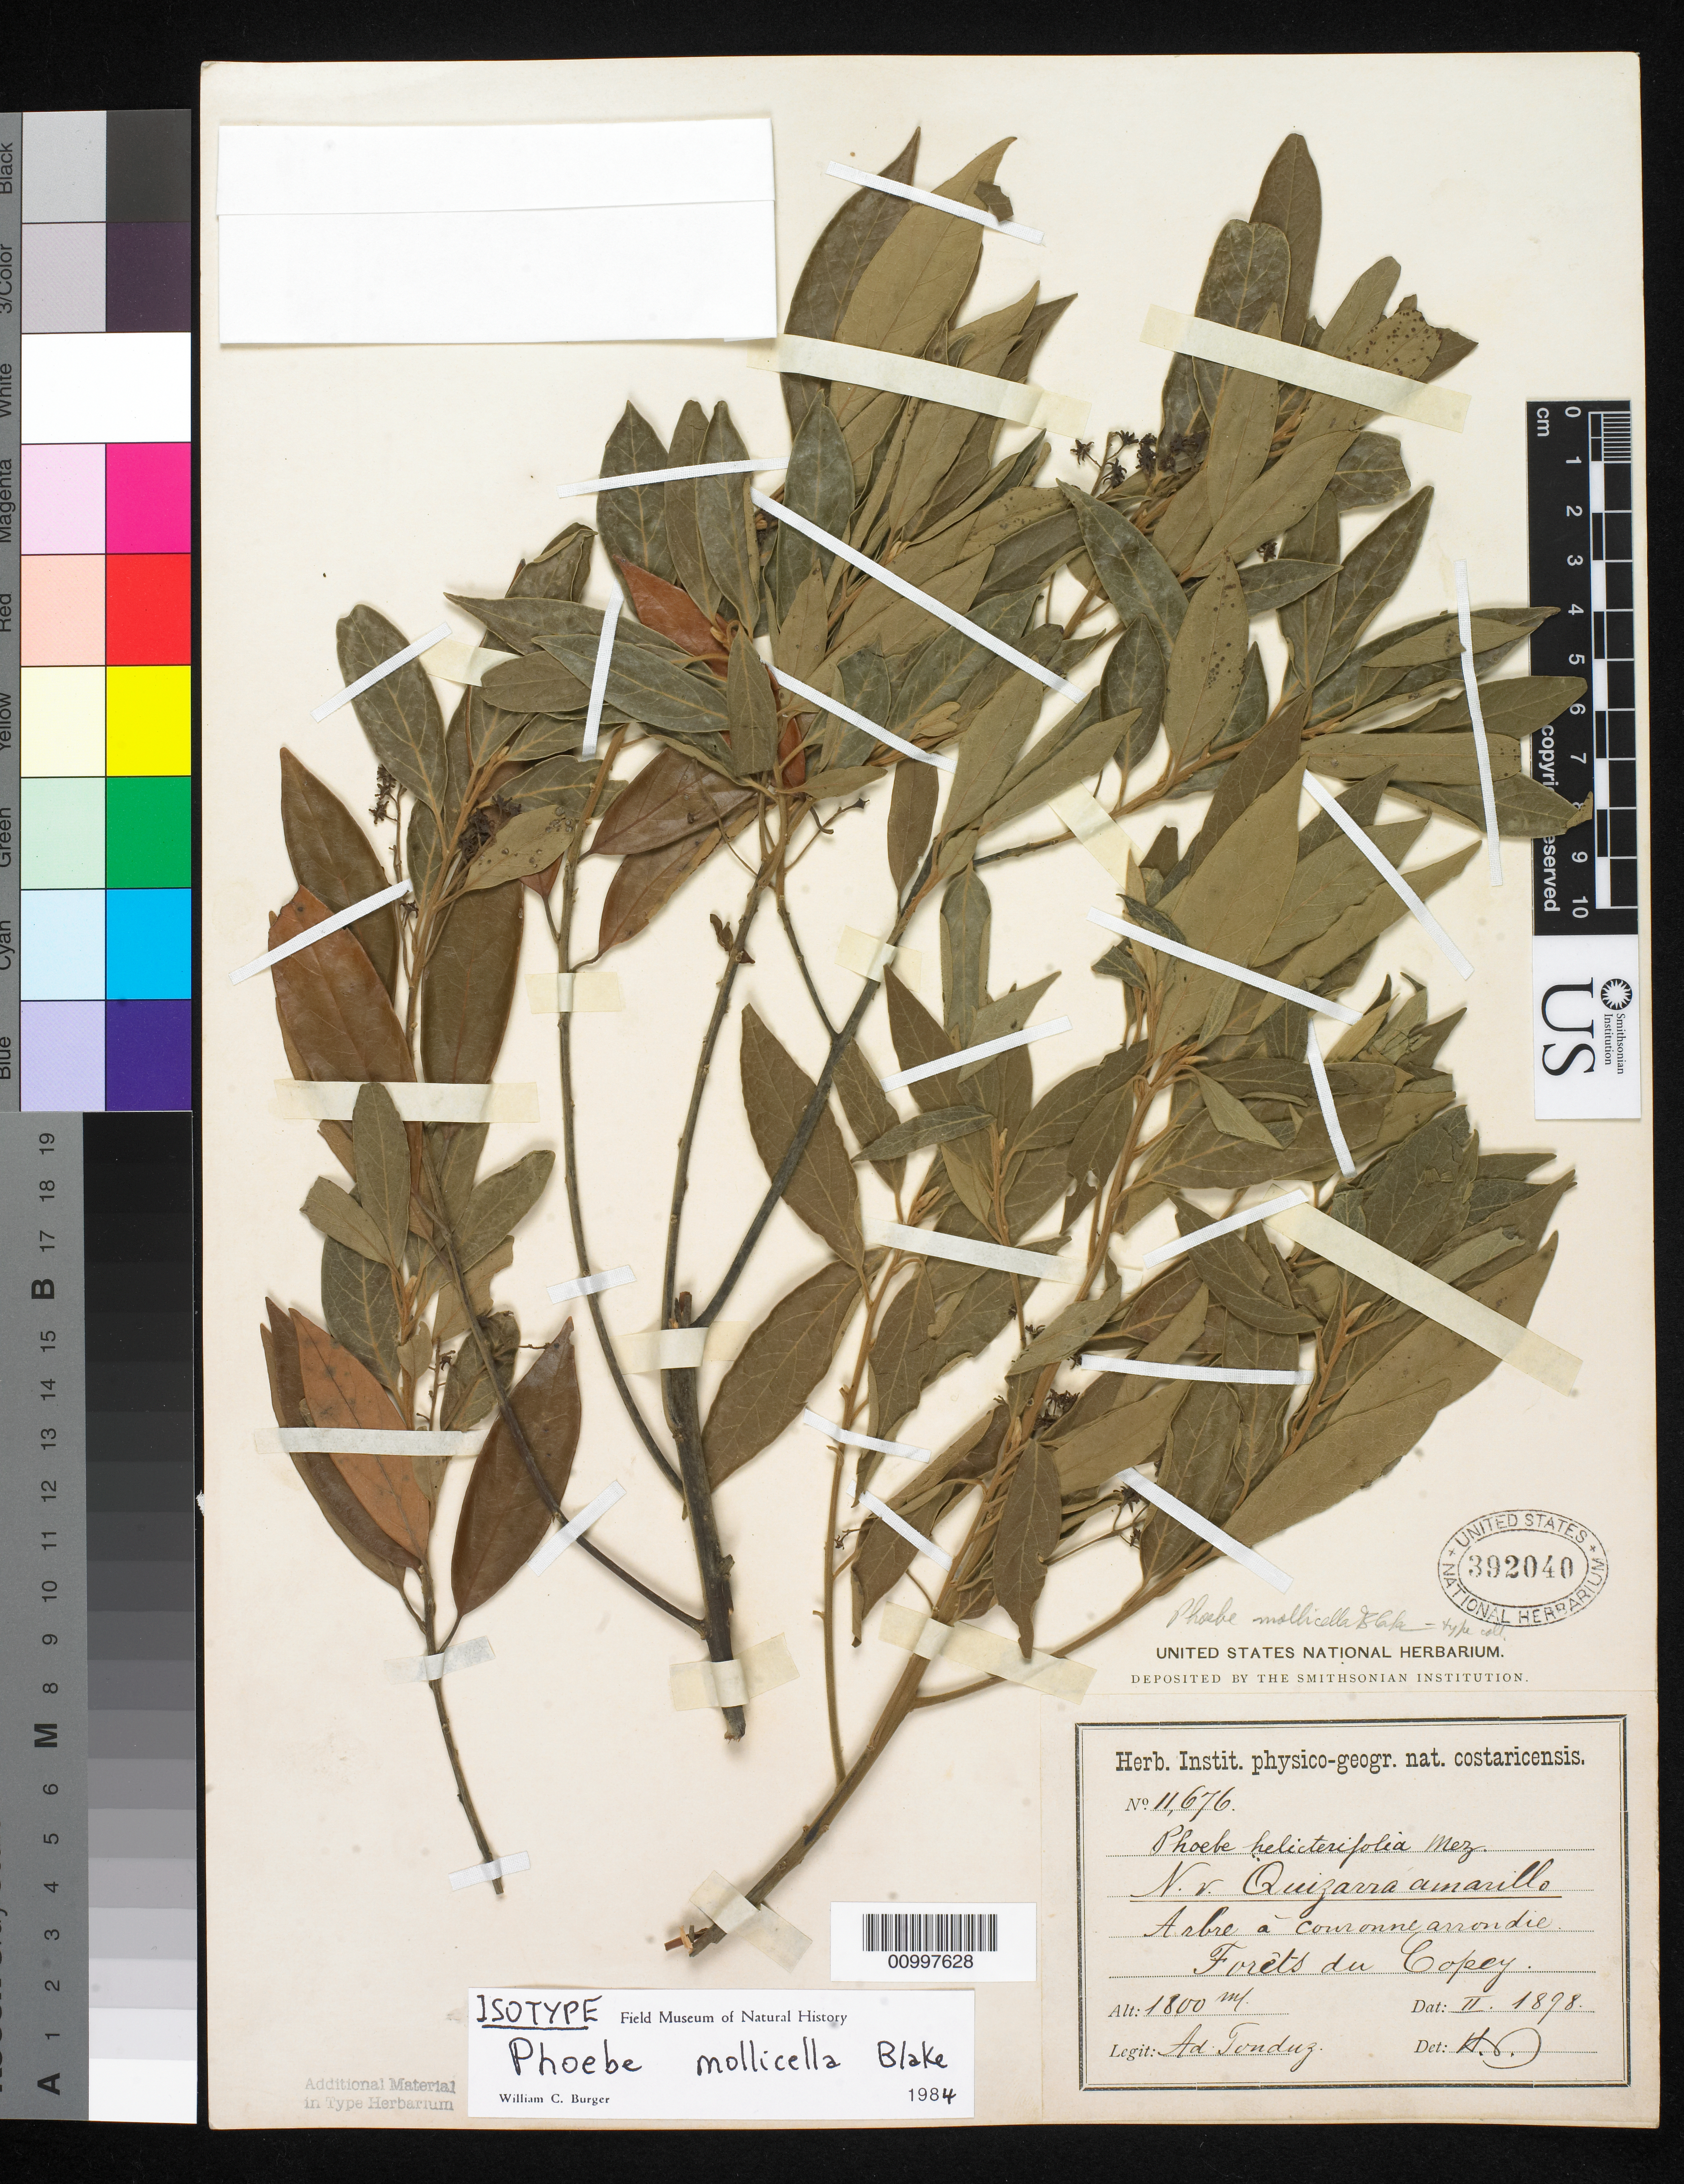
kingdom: Plantae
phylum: Tracheophyta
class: Magnoliopsida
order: Laurales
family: Lauraceae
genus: Phoebe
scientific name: Phoebe mollicella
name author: S.F. Blake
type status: Isotype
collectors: A. Tonduz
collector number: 11676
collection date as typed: Feb 1898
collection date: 1898-02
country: Costa Rica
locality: Forêts du Copey.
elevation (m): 1800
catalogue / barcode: US 392040